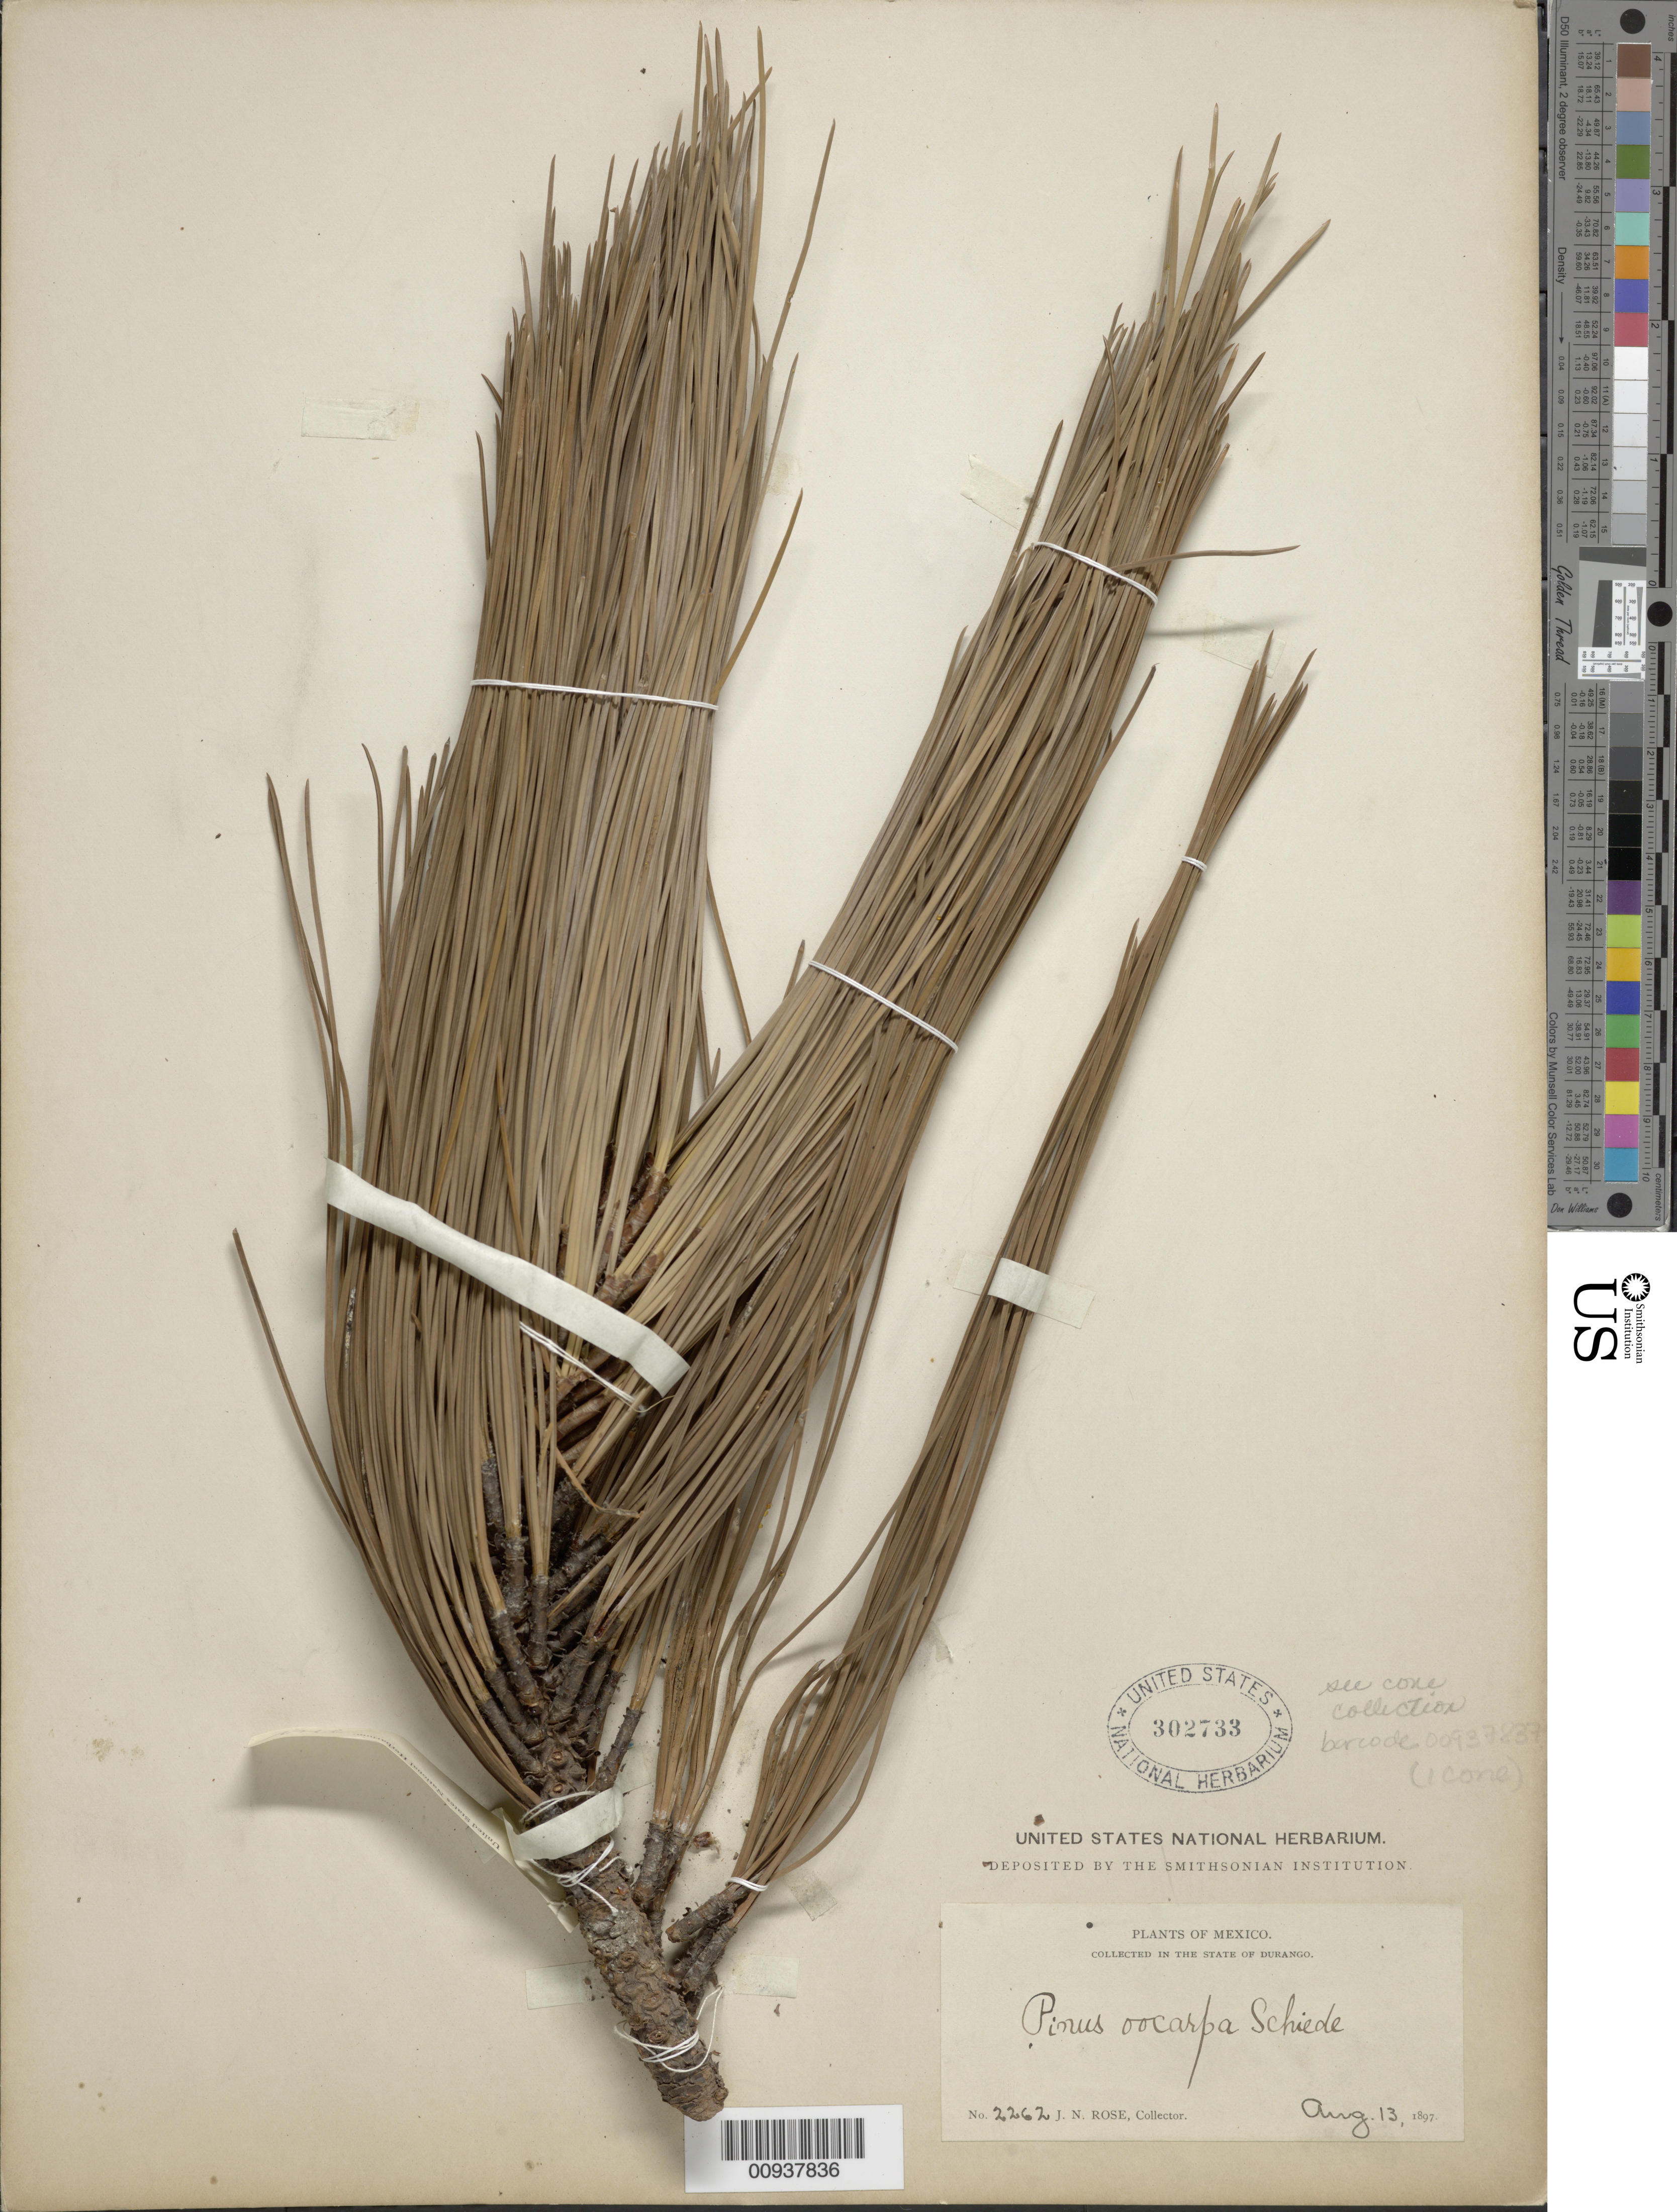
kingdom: Plantae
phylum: Tracheophyta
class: Pinopsida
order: Pinales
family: Pinaceae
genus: Pinus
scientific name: Pinus oocarpa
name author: Schiede ex Schltdl.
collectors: J. N. Rose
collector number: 2262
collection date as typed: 13 Aug 1897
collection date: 1897-08-13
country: Mexico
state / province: Durango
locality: State of Durango.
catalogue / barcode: US 302733